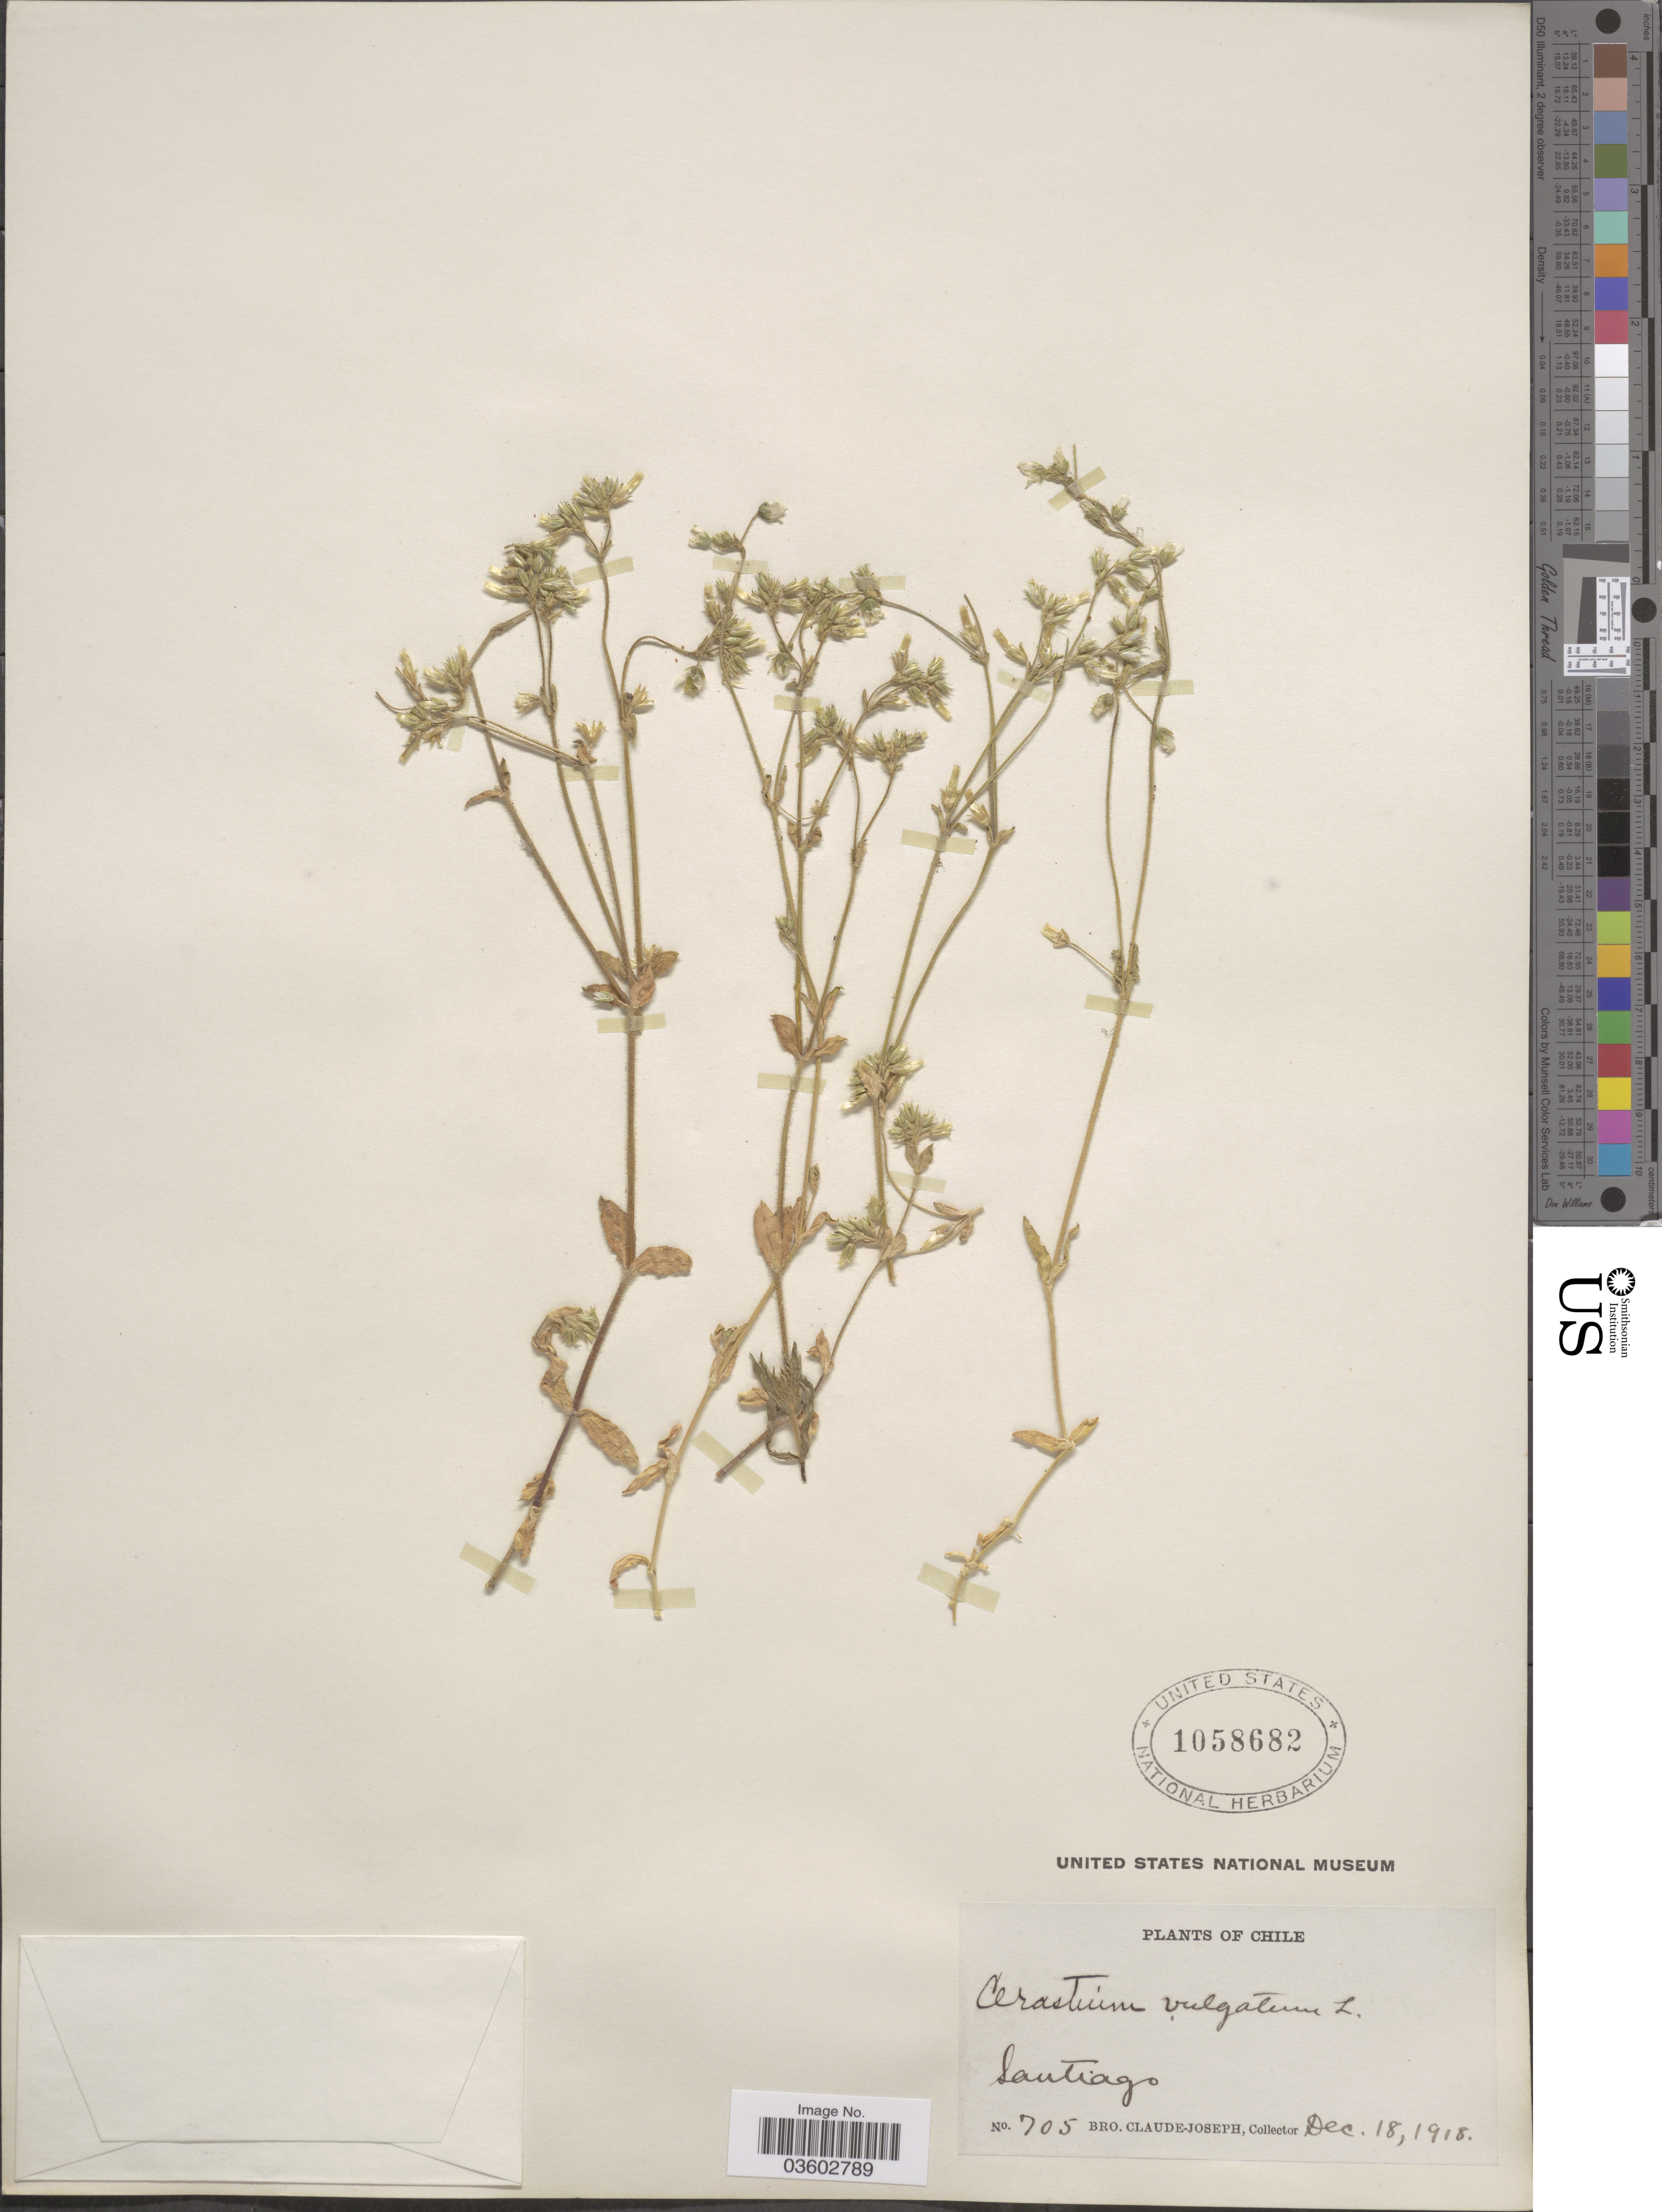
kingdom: Plantae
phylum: Tracheophyta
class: Magnoliopsida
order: Caryophyllales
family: Caryophyllaceae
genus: Cerastium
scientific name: Cerastium vulgatum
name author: L.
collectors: Bro. Claude-Joseph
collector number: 705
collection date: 1918-12-18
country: Chile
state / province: Región Metropolitana (RM)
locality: Santiago.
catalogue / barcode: US 1058682